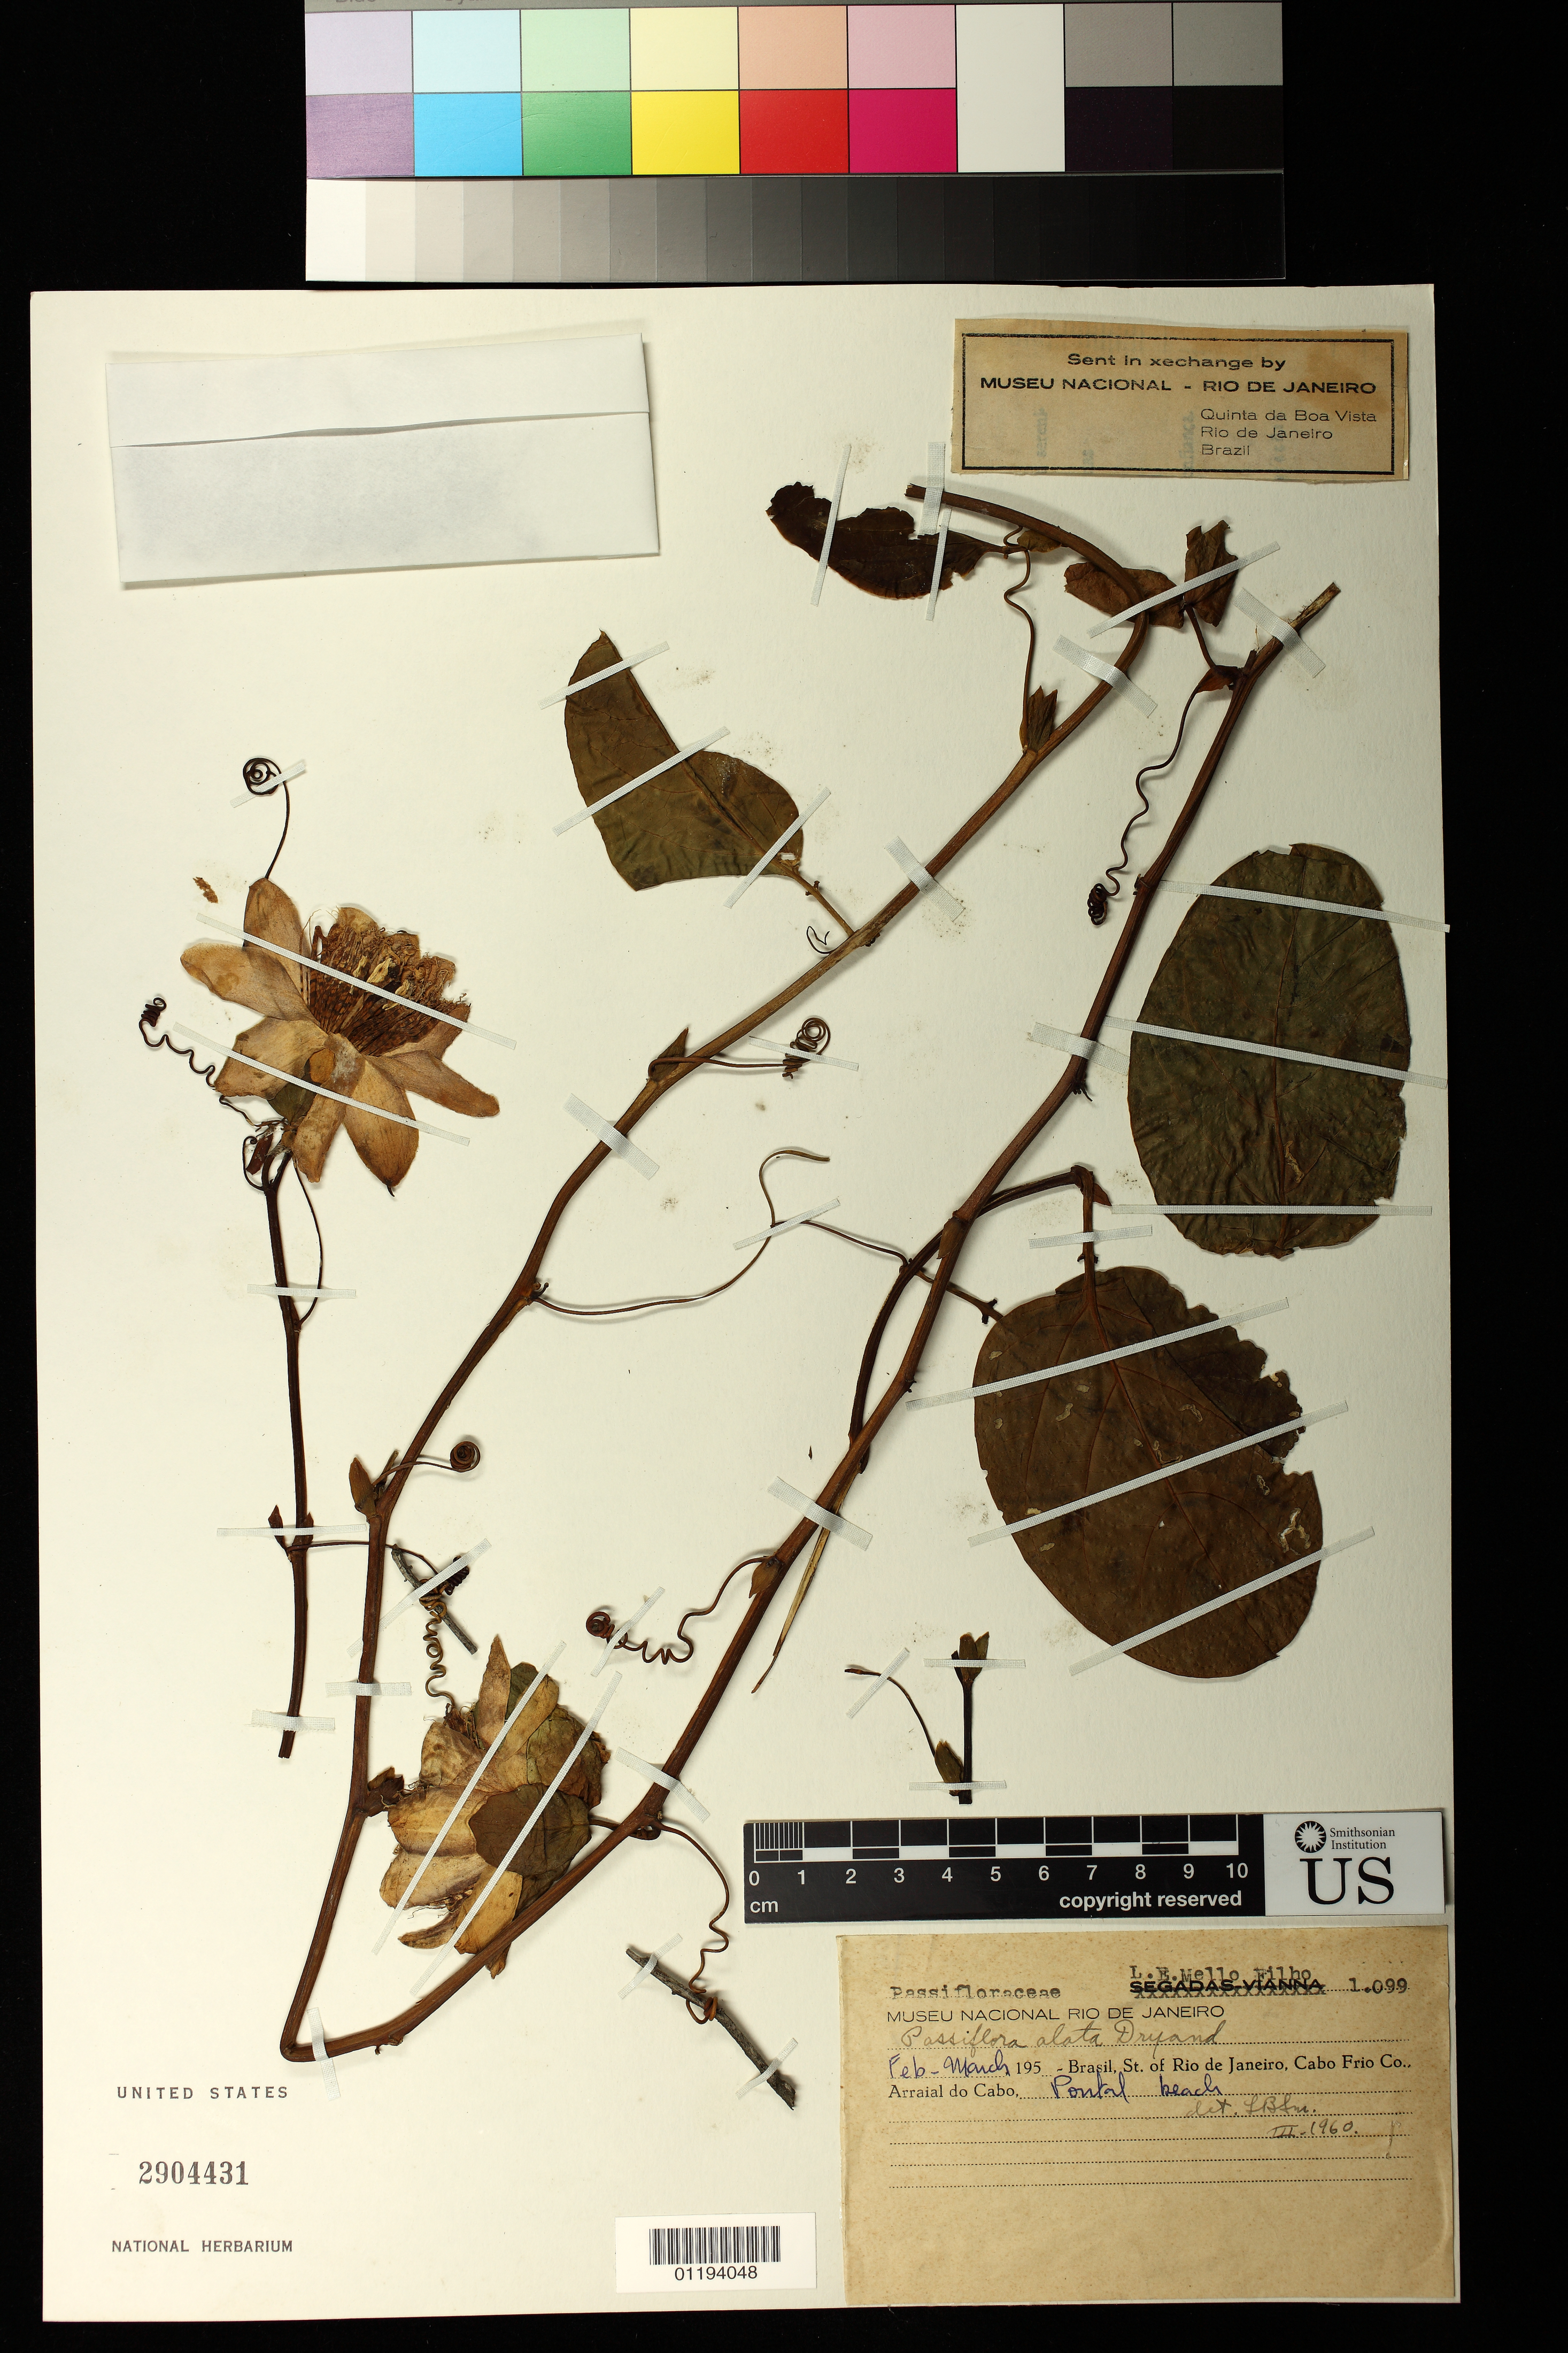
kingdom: Plantae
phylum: Tracheophyta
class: Magnoliopsida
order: Malpighiales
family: Passifloraceae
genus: Passiflora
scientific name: Passiflora alata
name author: Curtis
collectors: L. Emygdio de Mello Filho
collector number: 1099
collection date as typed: Jan 195?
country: Brazil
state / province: Rio de Janeiro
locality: St. of Rio de Janeiro, Cabo Frio Co., Arraial do Cabo, Pontal Beach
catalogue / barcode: US 2904431